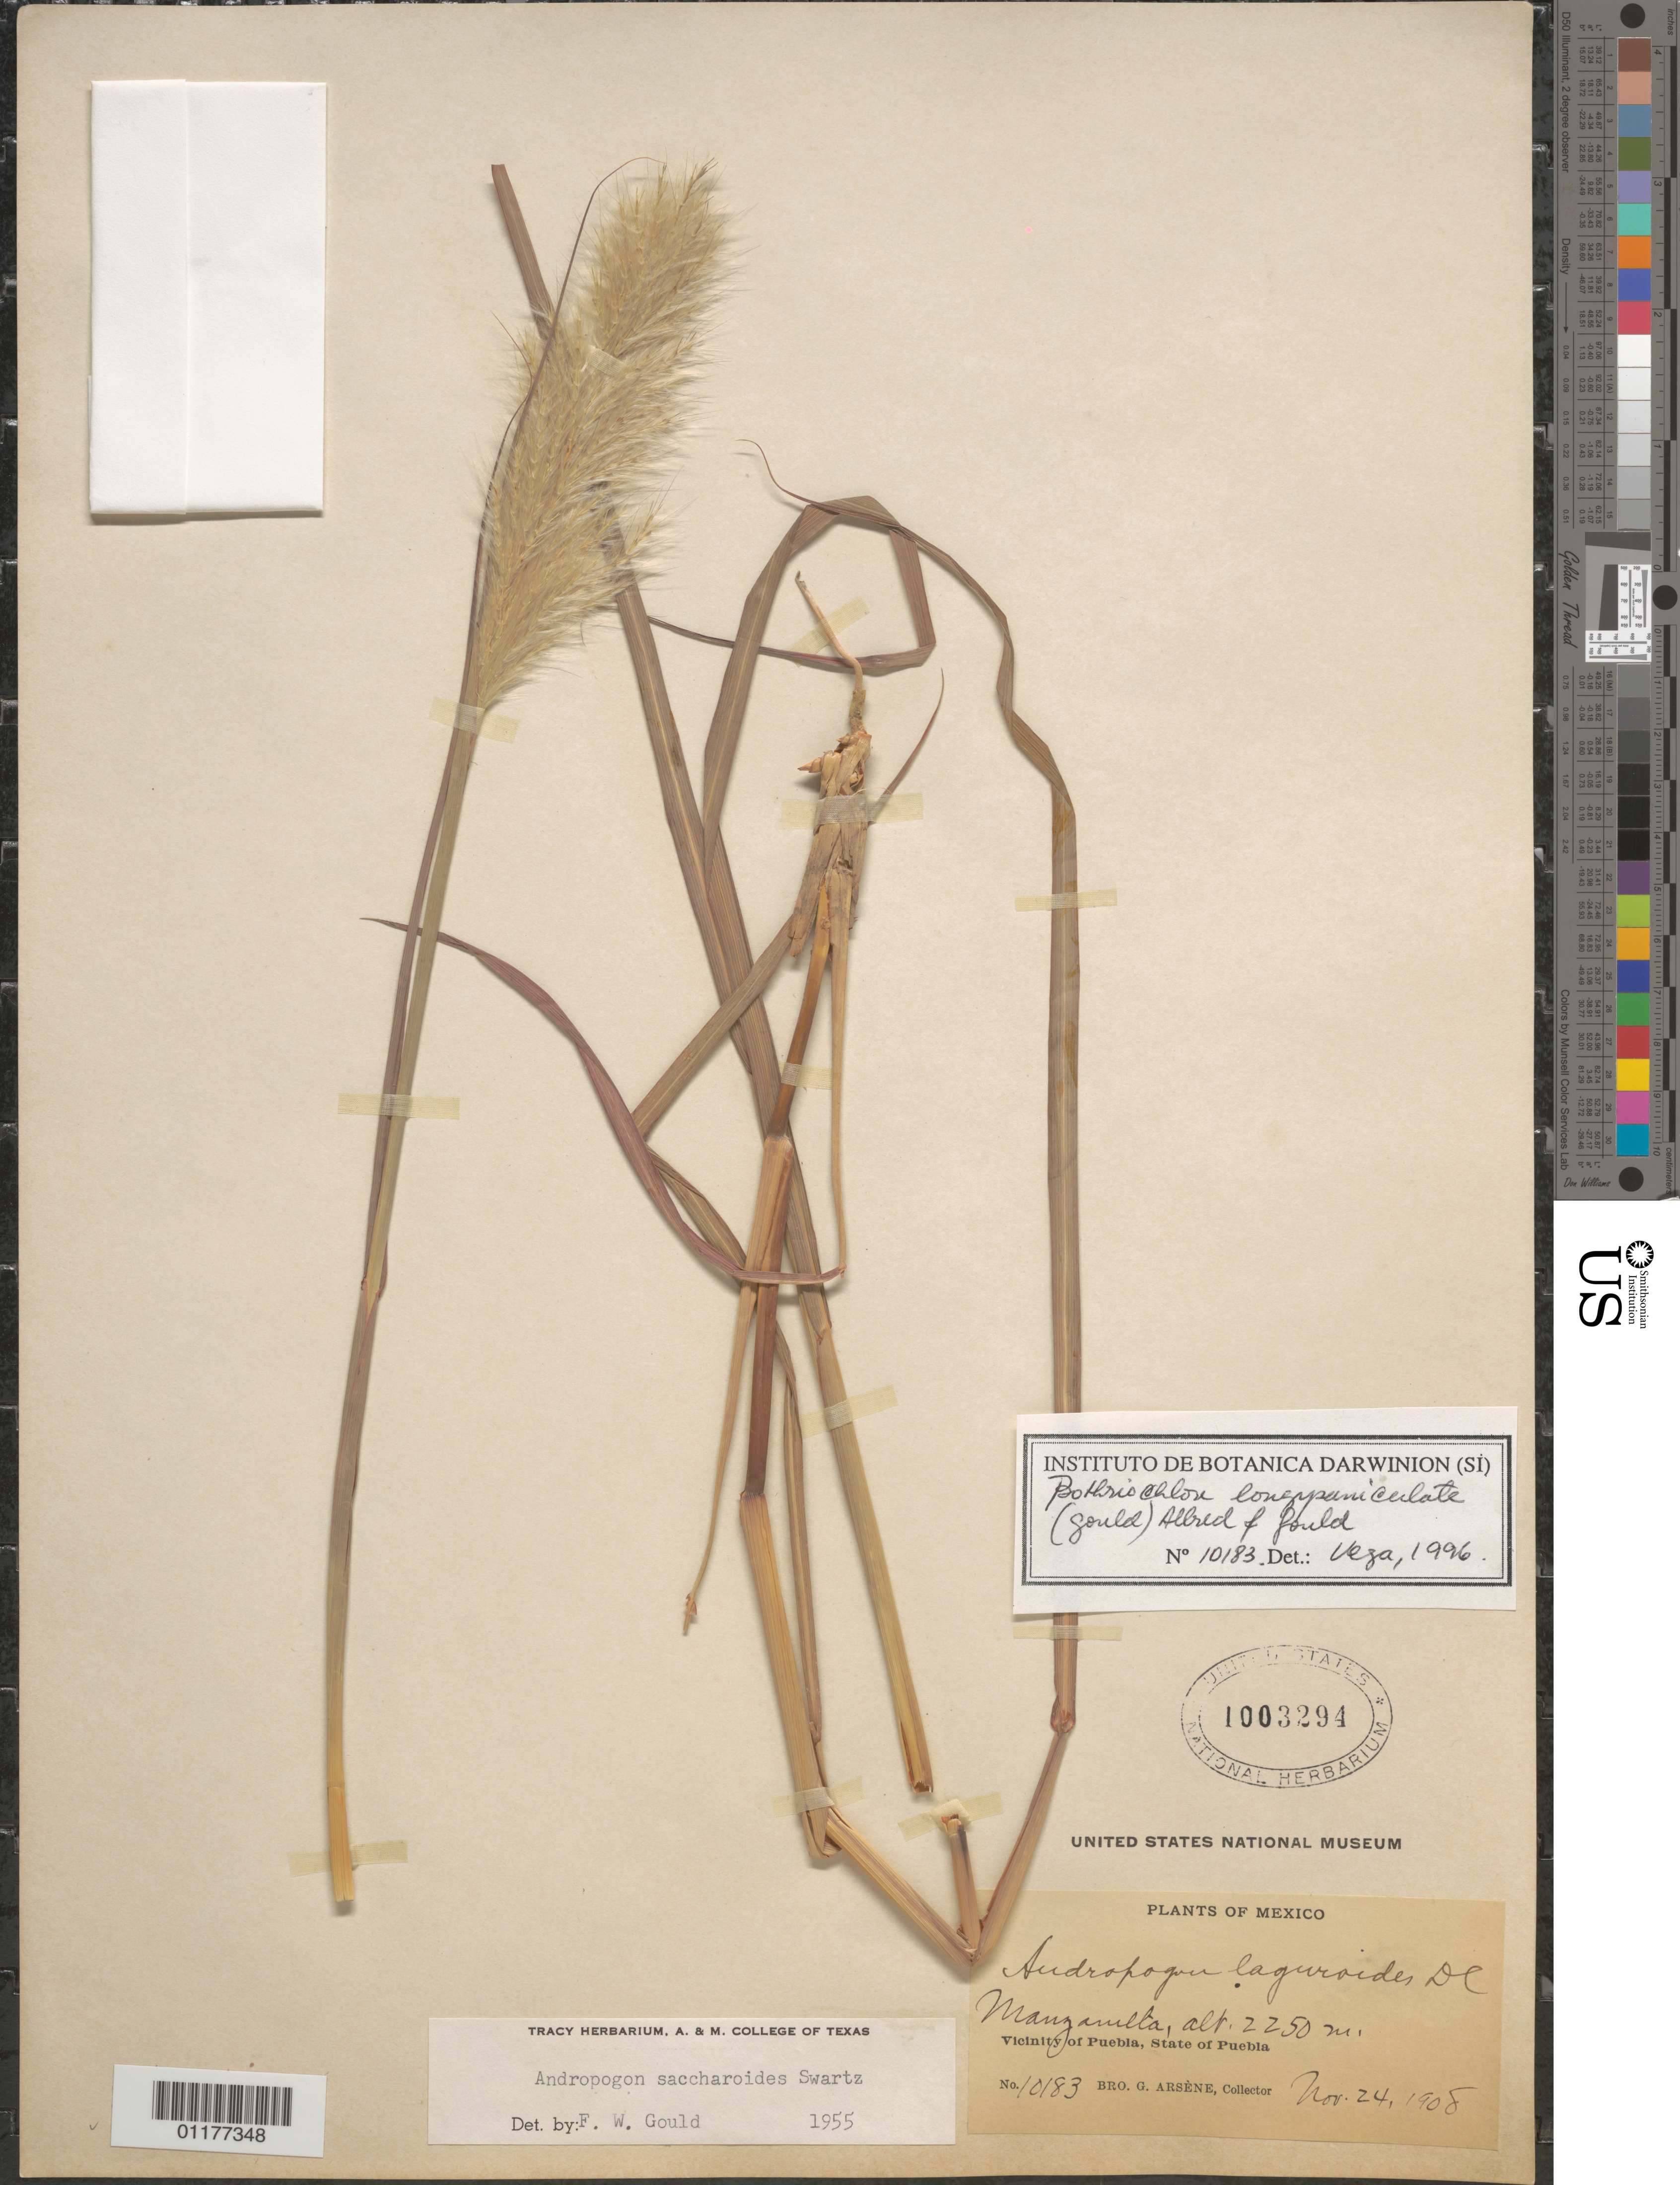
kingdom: Plantae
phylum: Tracheophyta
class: Liliopsida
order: Poales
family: Poaceae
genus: Bothriochloa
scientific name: Bothriochloa longipaniculata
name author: (Gould) Allred & Gould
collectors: Bro. G. Arsène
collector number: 10183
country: Mexico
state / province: Puebla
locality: Puebla, Manzanilta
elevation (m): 2250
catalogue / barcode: US 1003294